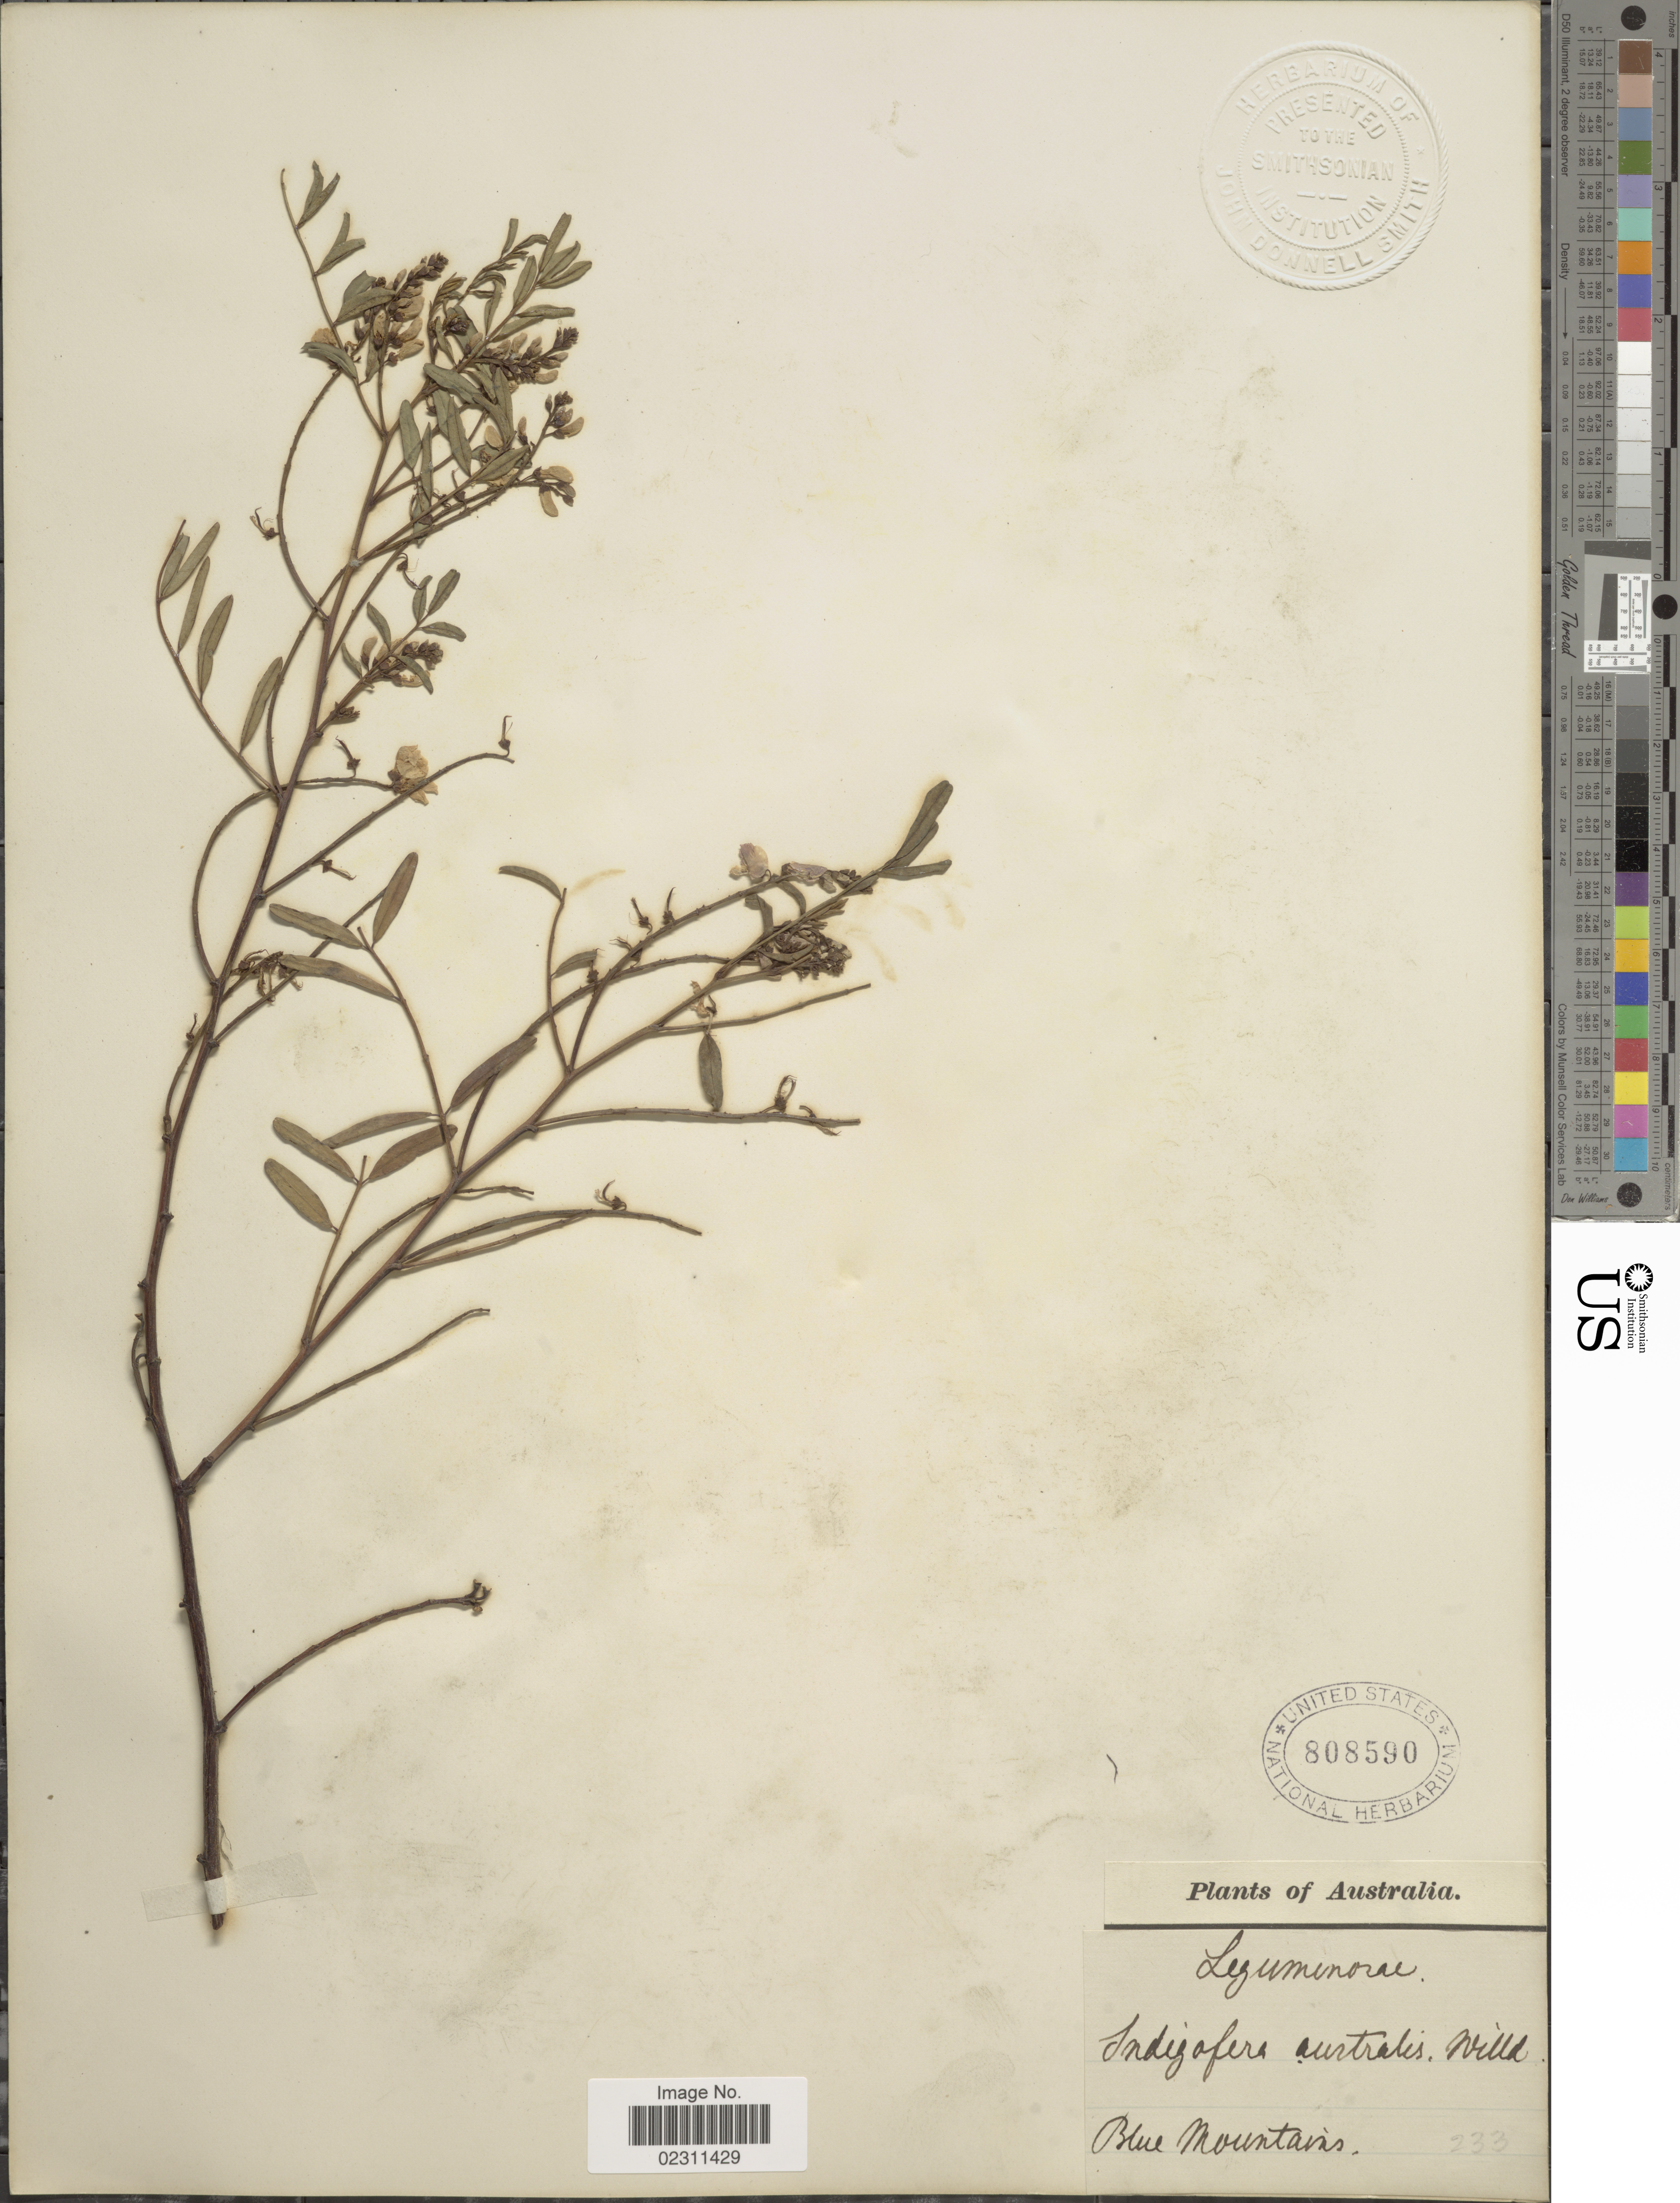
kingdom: Plantae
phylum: Tracheophyta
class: Magnoliopsida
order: Fabales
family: Fabaceae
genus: Indigofera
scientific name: Indigofera australis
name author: Willd.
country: Australia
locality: Blue Mountains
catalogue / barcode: US 808590